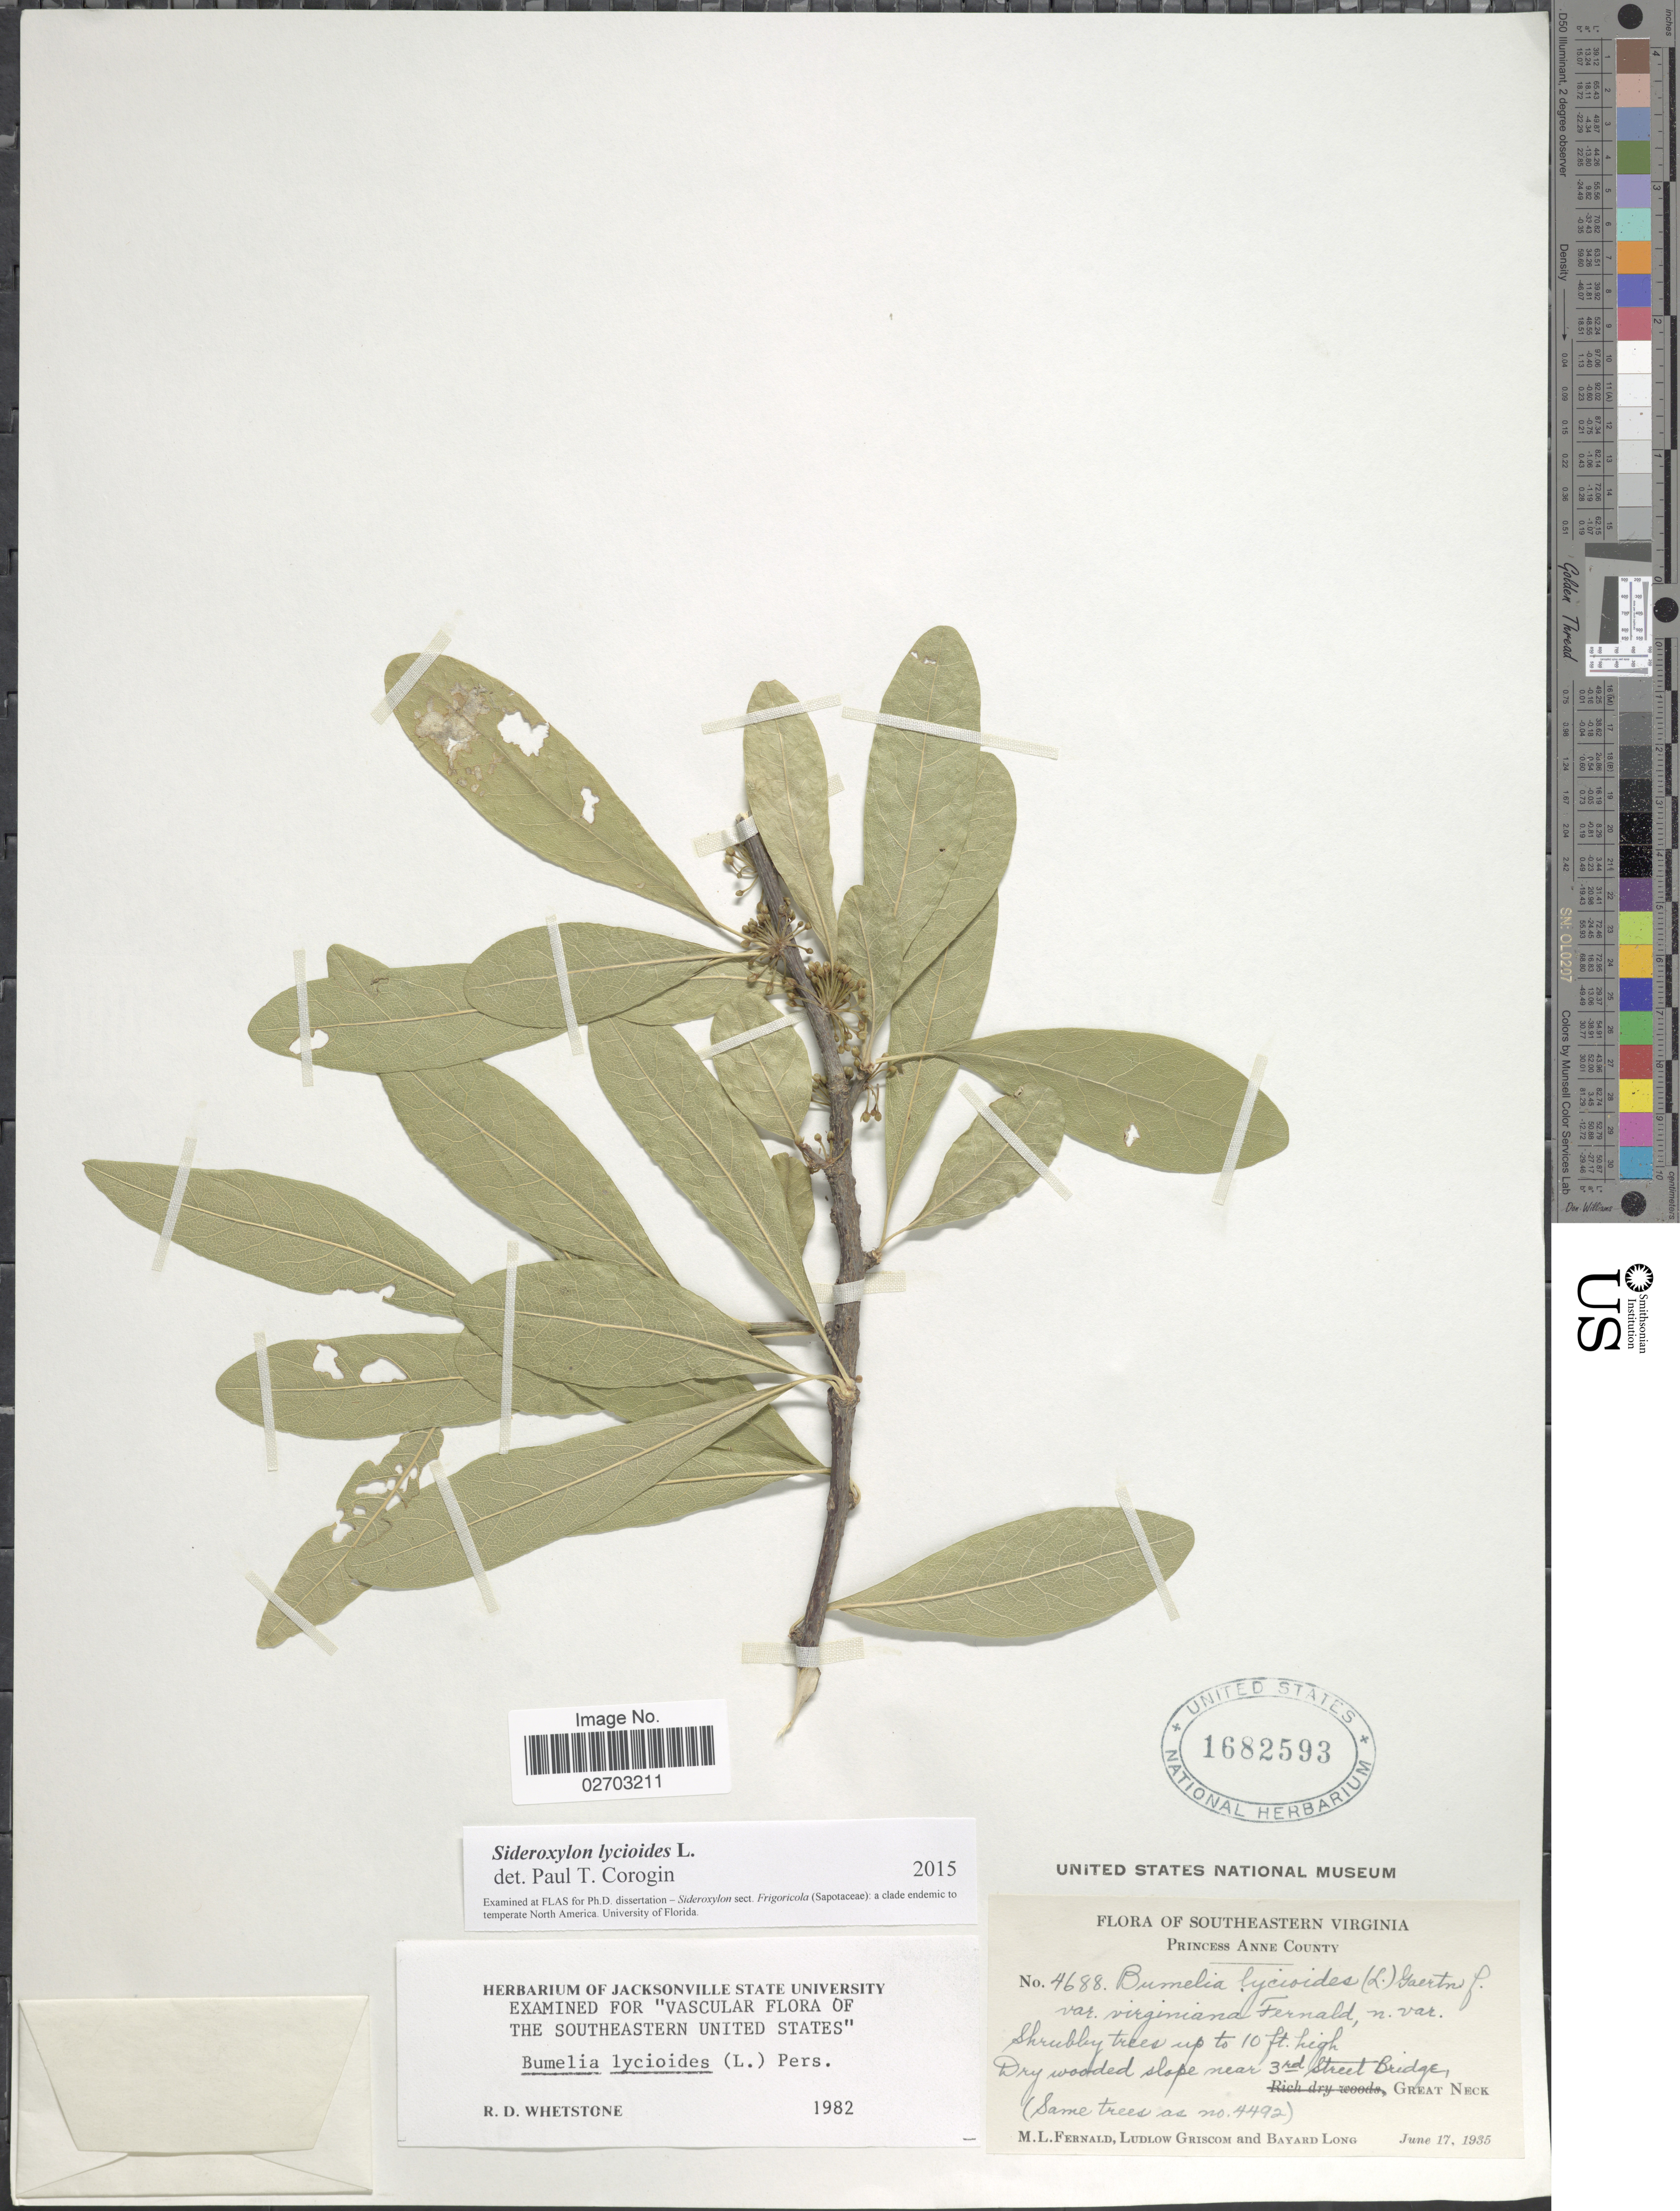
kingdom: Plantae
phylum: Tracheophyta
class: Magnoliopsida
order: Ericales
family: Sapotaceae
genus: Sideroxylon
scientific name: Sideroxylon lycioides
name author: L.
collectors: M. L. Fernald, L. Griscom & B. Long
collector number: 4688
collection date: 1935-06-17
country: United States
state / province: Virginia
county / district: City of Virginia Beach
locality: Southeastern Virginia, Princess Anne (=historic county name) County, dry wooded slope near 3rd Bridge, Great Neck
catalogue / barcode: US 1682593